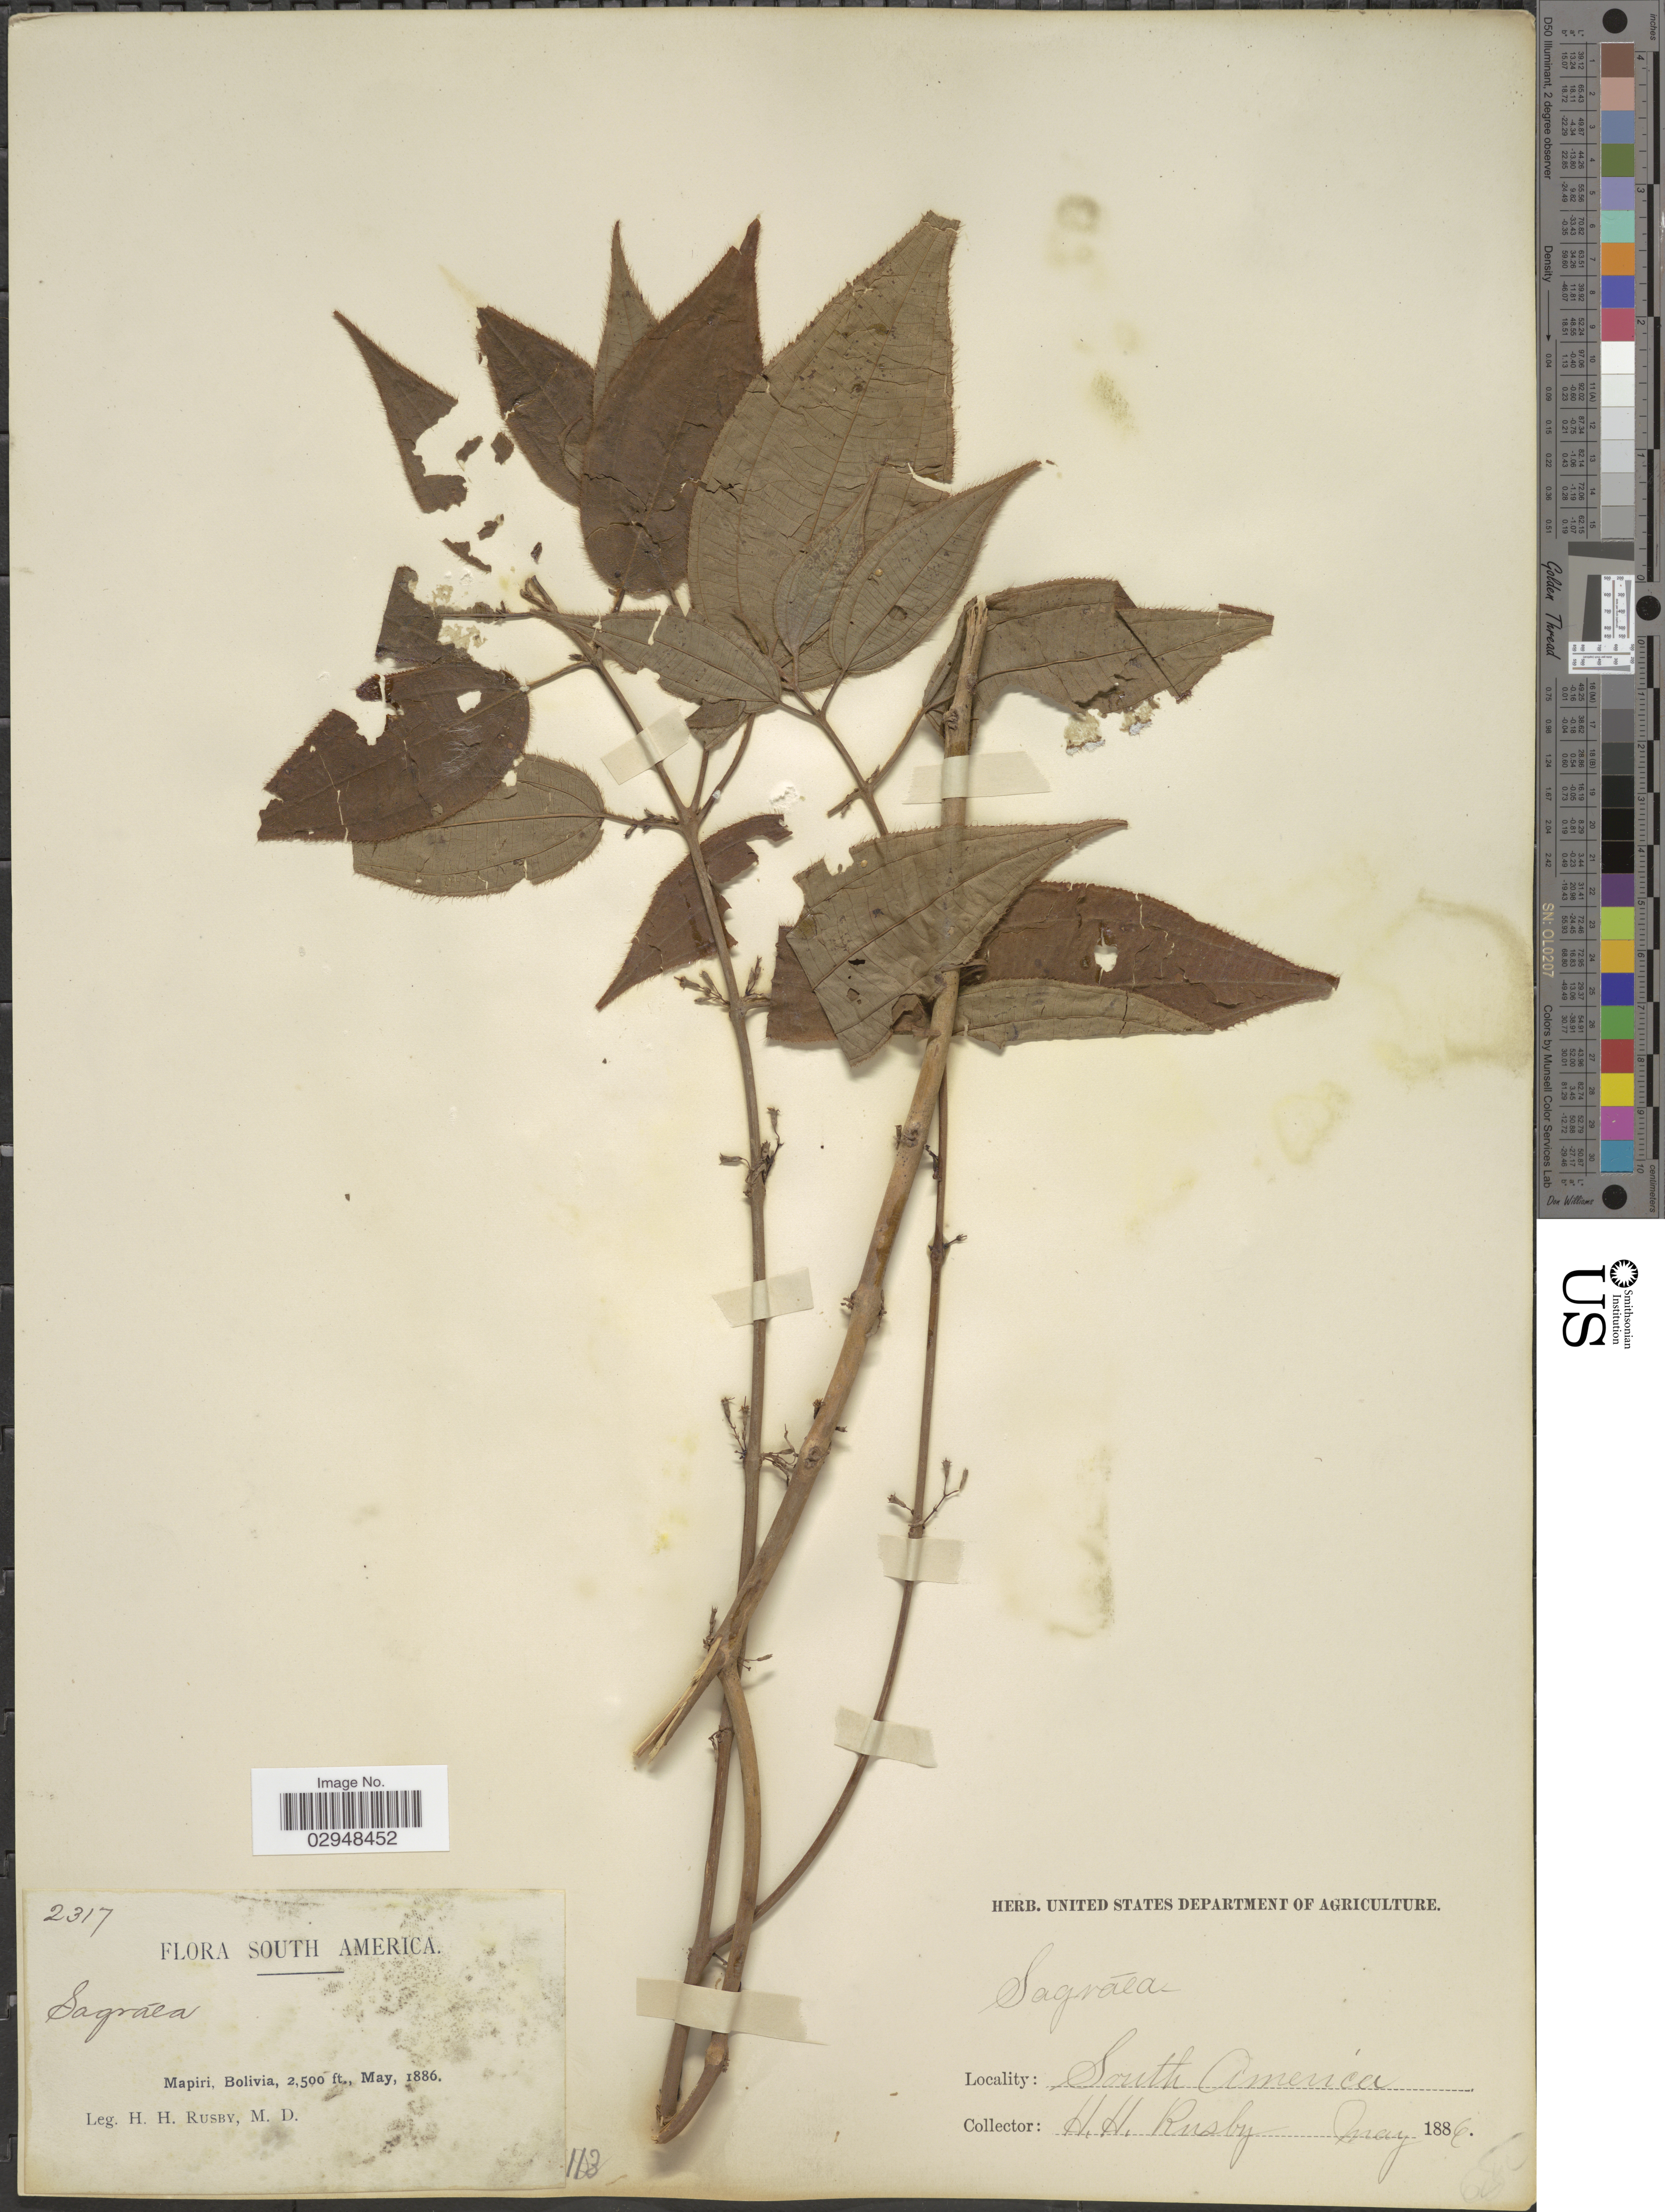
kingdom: Plantae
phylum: Tracheophyta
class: Magnoliopsida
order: Myrtales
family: Melastomataceae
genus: Clidemia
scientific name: Clidemia acutifolia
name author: Cogn.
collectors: H. H. Rusby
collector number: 2317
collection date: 1886-05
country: Bolivia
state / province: La Páz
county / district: Larecaja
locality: Mapiri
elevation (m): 762